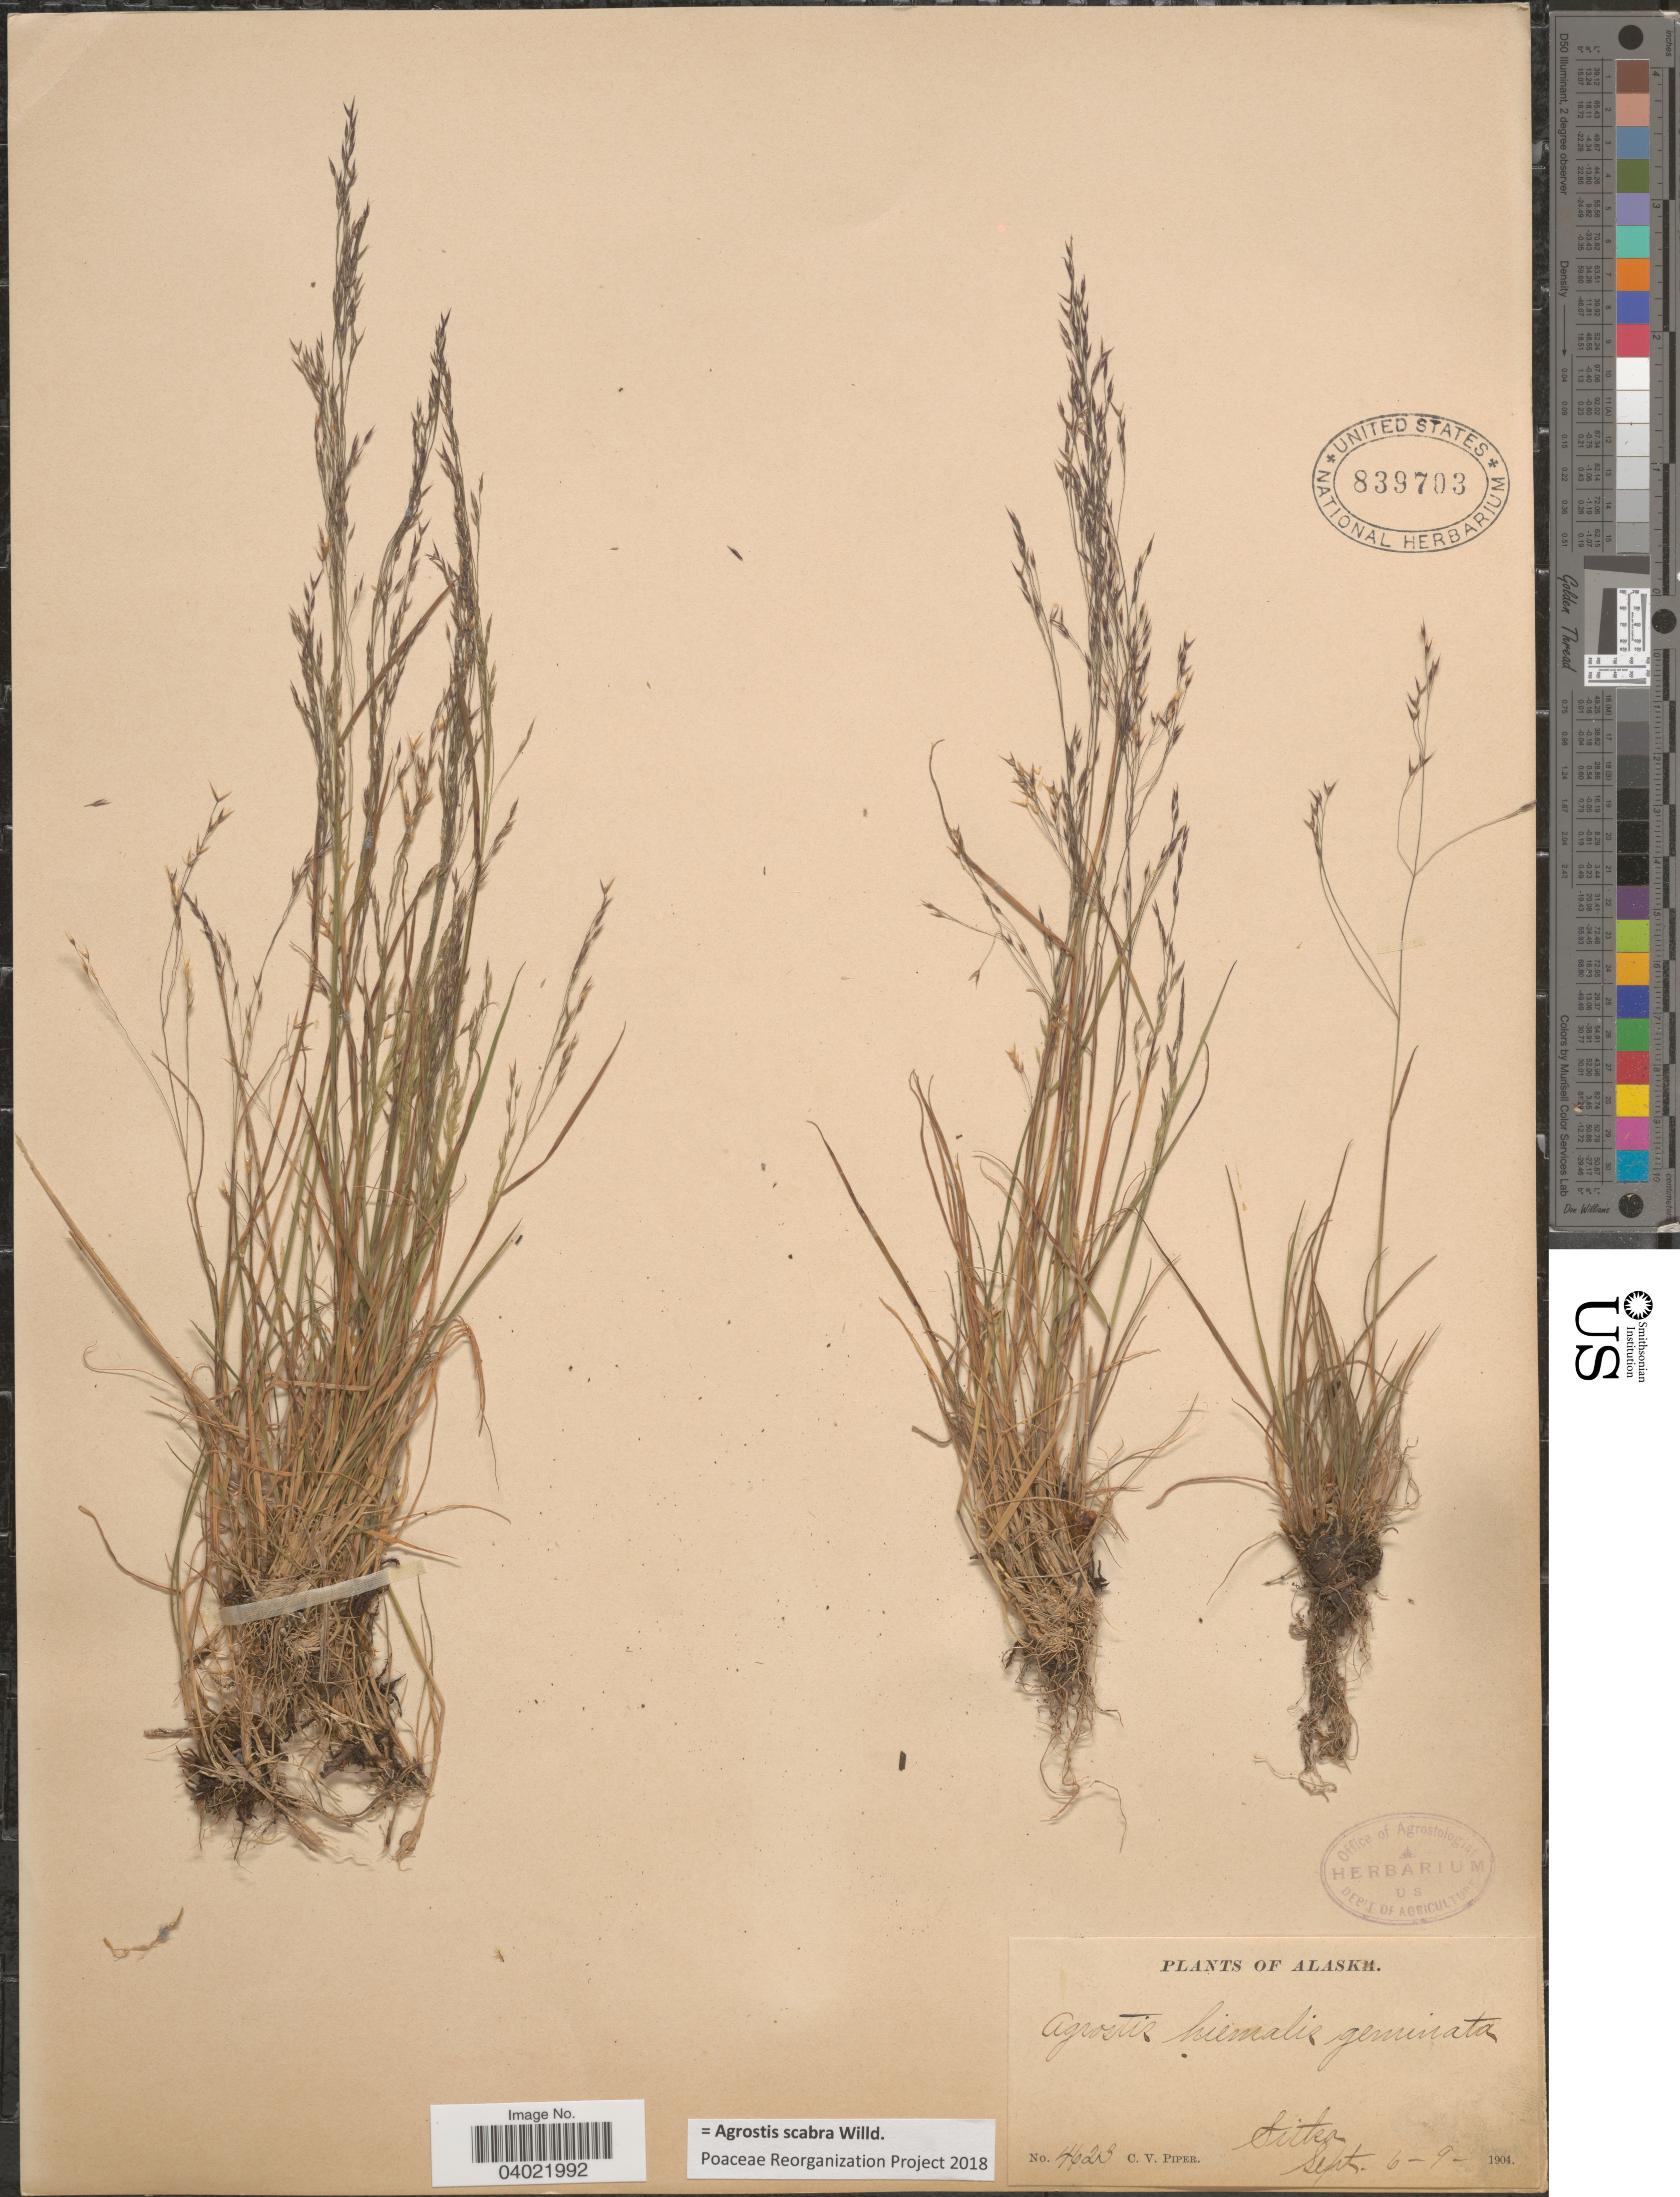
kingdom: Plantae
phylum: Tracheophyta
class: Liliopsida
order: Poales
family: Poaceae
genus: Agrostis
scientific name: Agrostis scabra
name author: Willd.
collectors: C. V. Piper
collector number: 4623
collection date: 1904-09-06/1904-09-09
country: United States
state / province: Alaska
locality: Sitka.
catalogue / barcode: US 839703